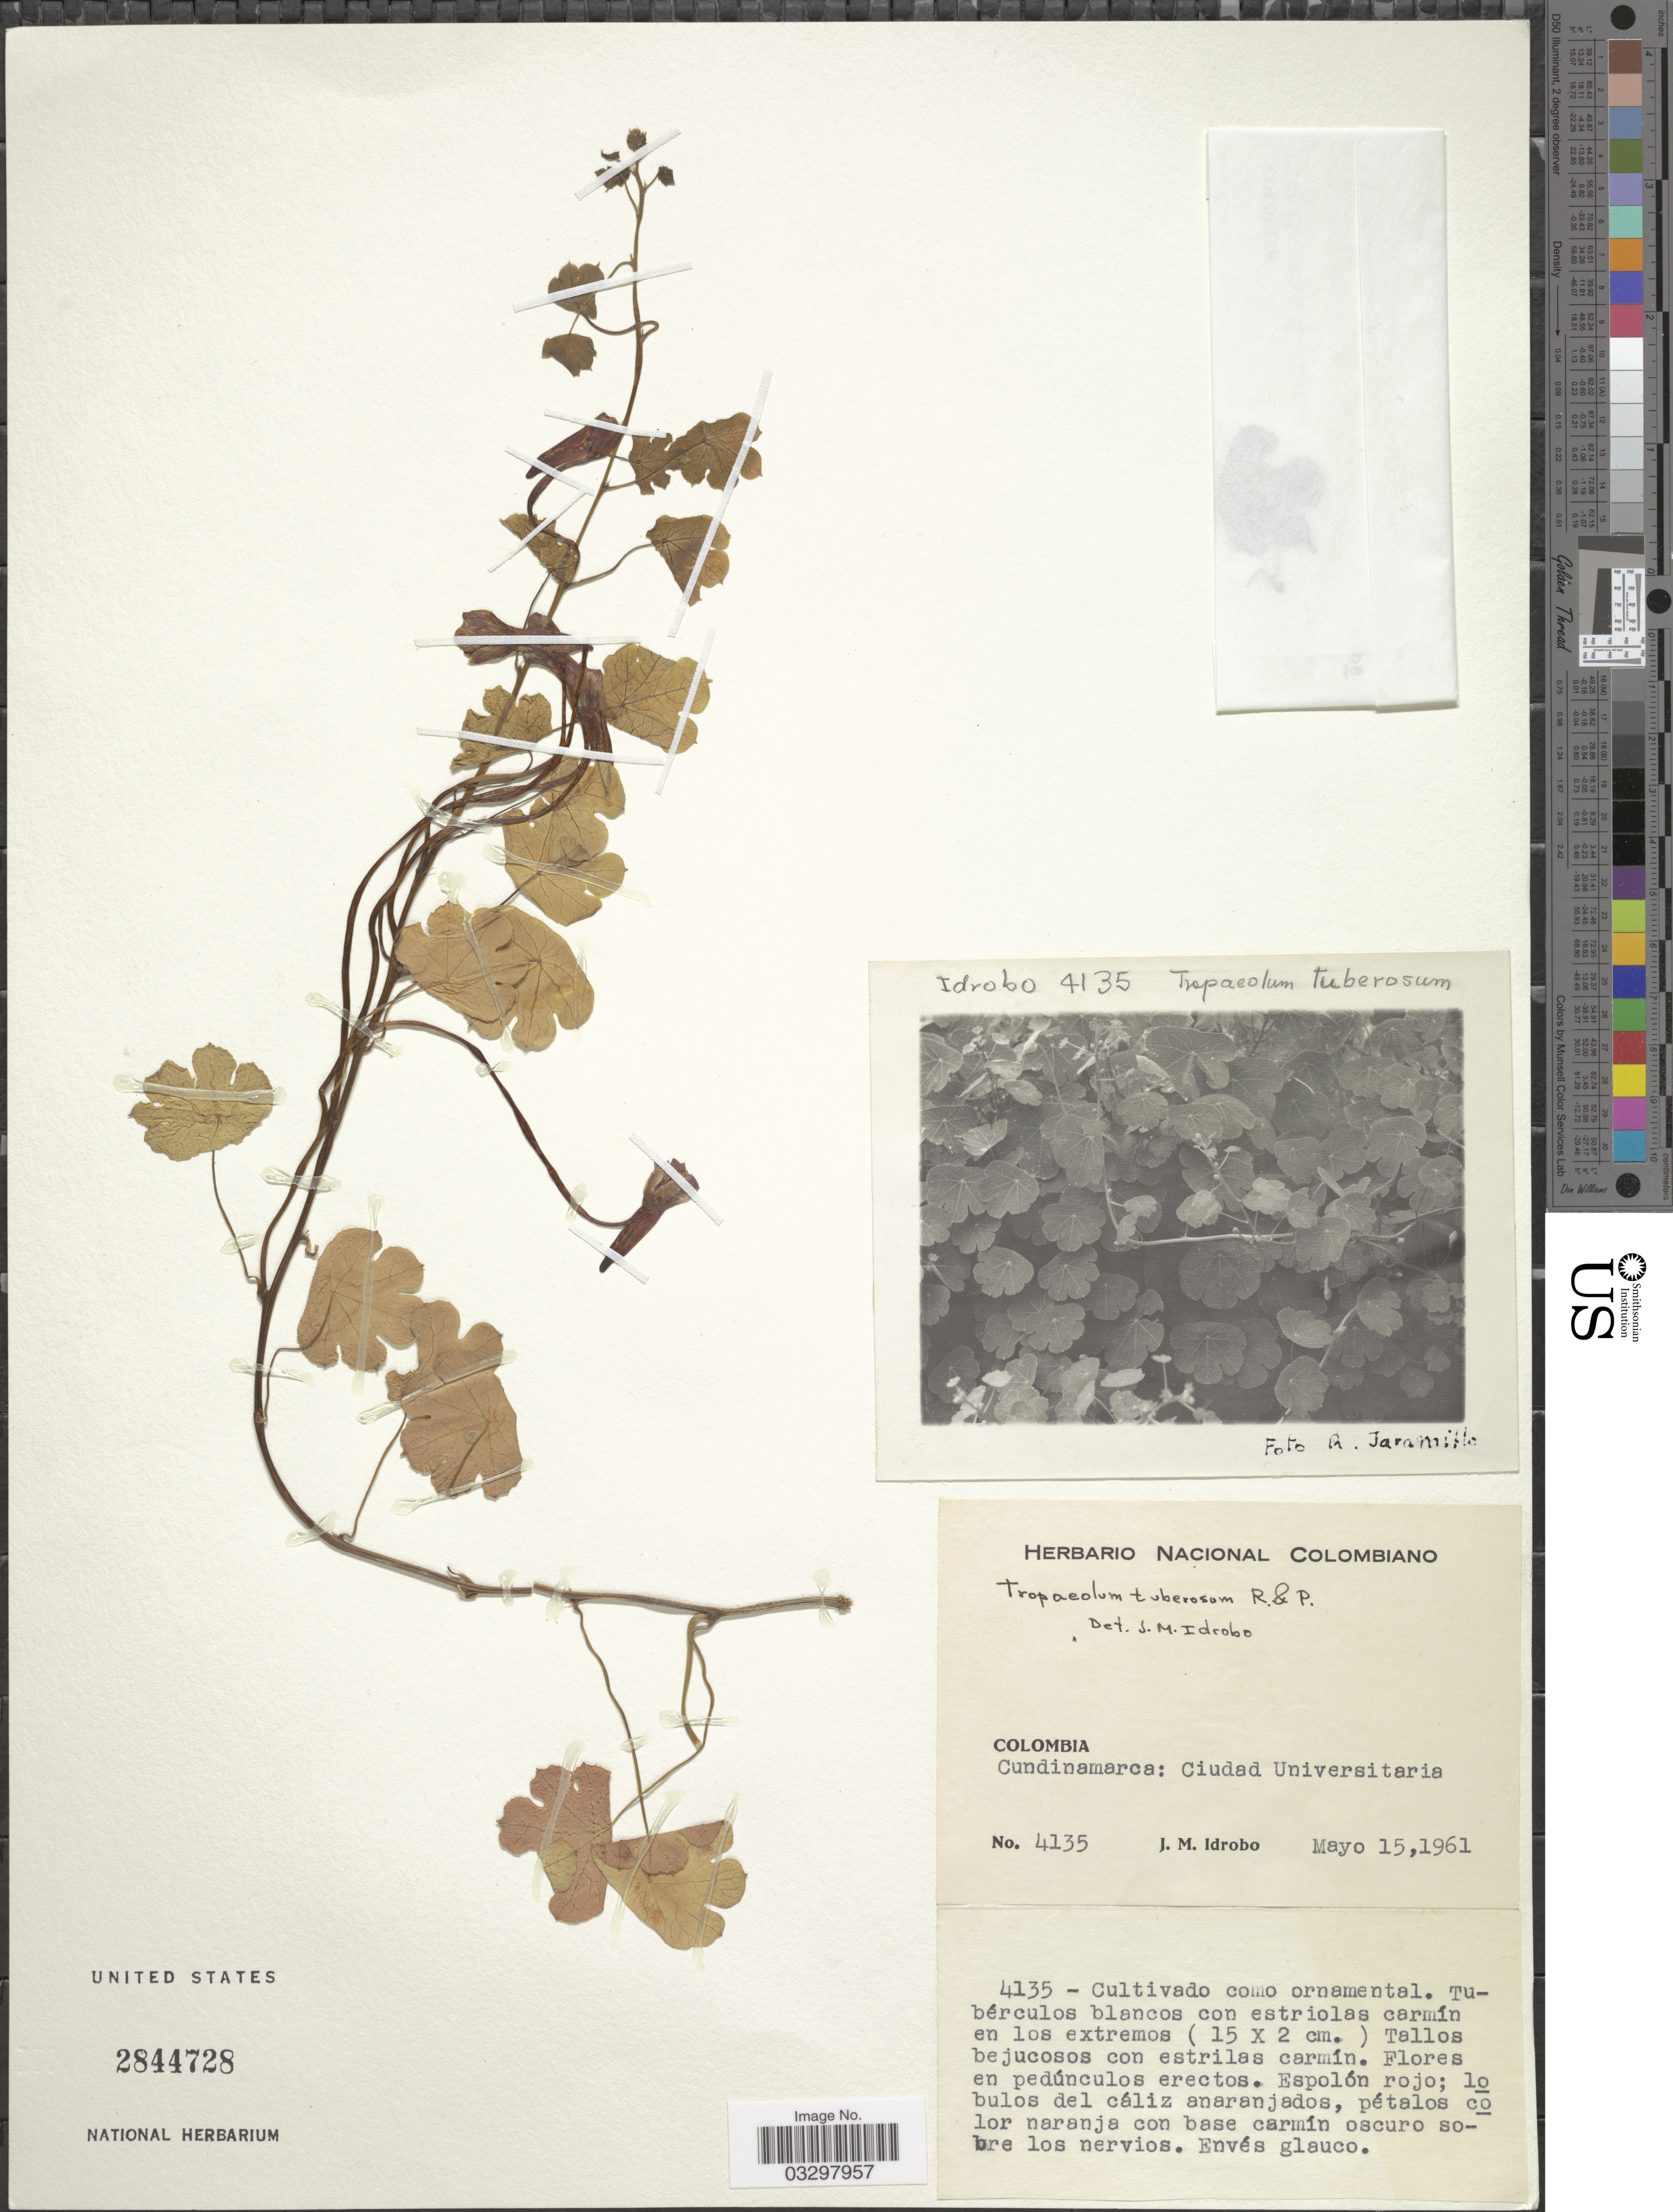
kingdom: Plantae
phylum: Tracheophyta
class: Magnoliopsida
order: Brassicales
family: Tropaeolaceae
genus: Tropaeolum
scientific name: Tropaeolum tuberosum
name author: Ruiz & Pav.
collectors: J. M. Idrobo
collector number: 4135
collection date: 1961-05-15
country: Colombia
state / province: Cundinamarca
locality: Ciudad Universitaria.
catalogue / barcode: US 2844728